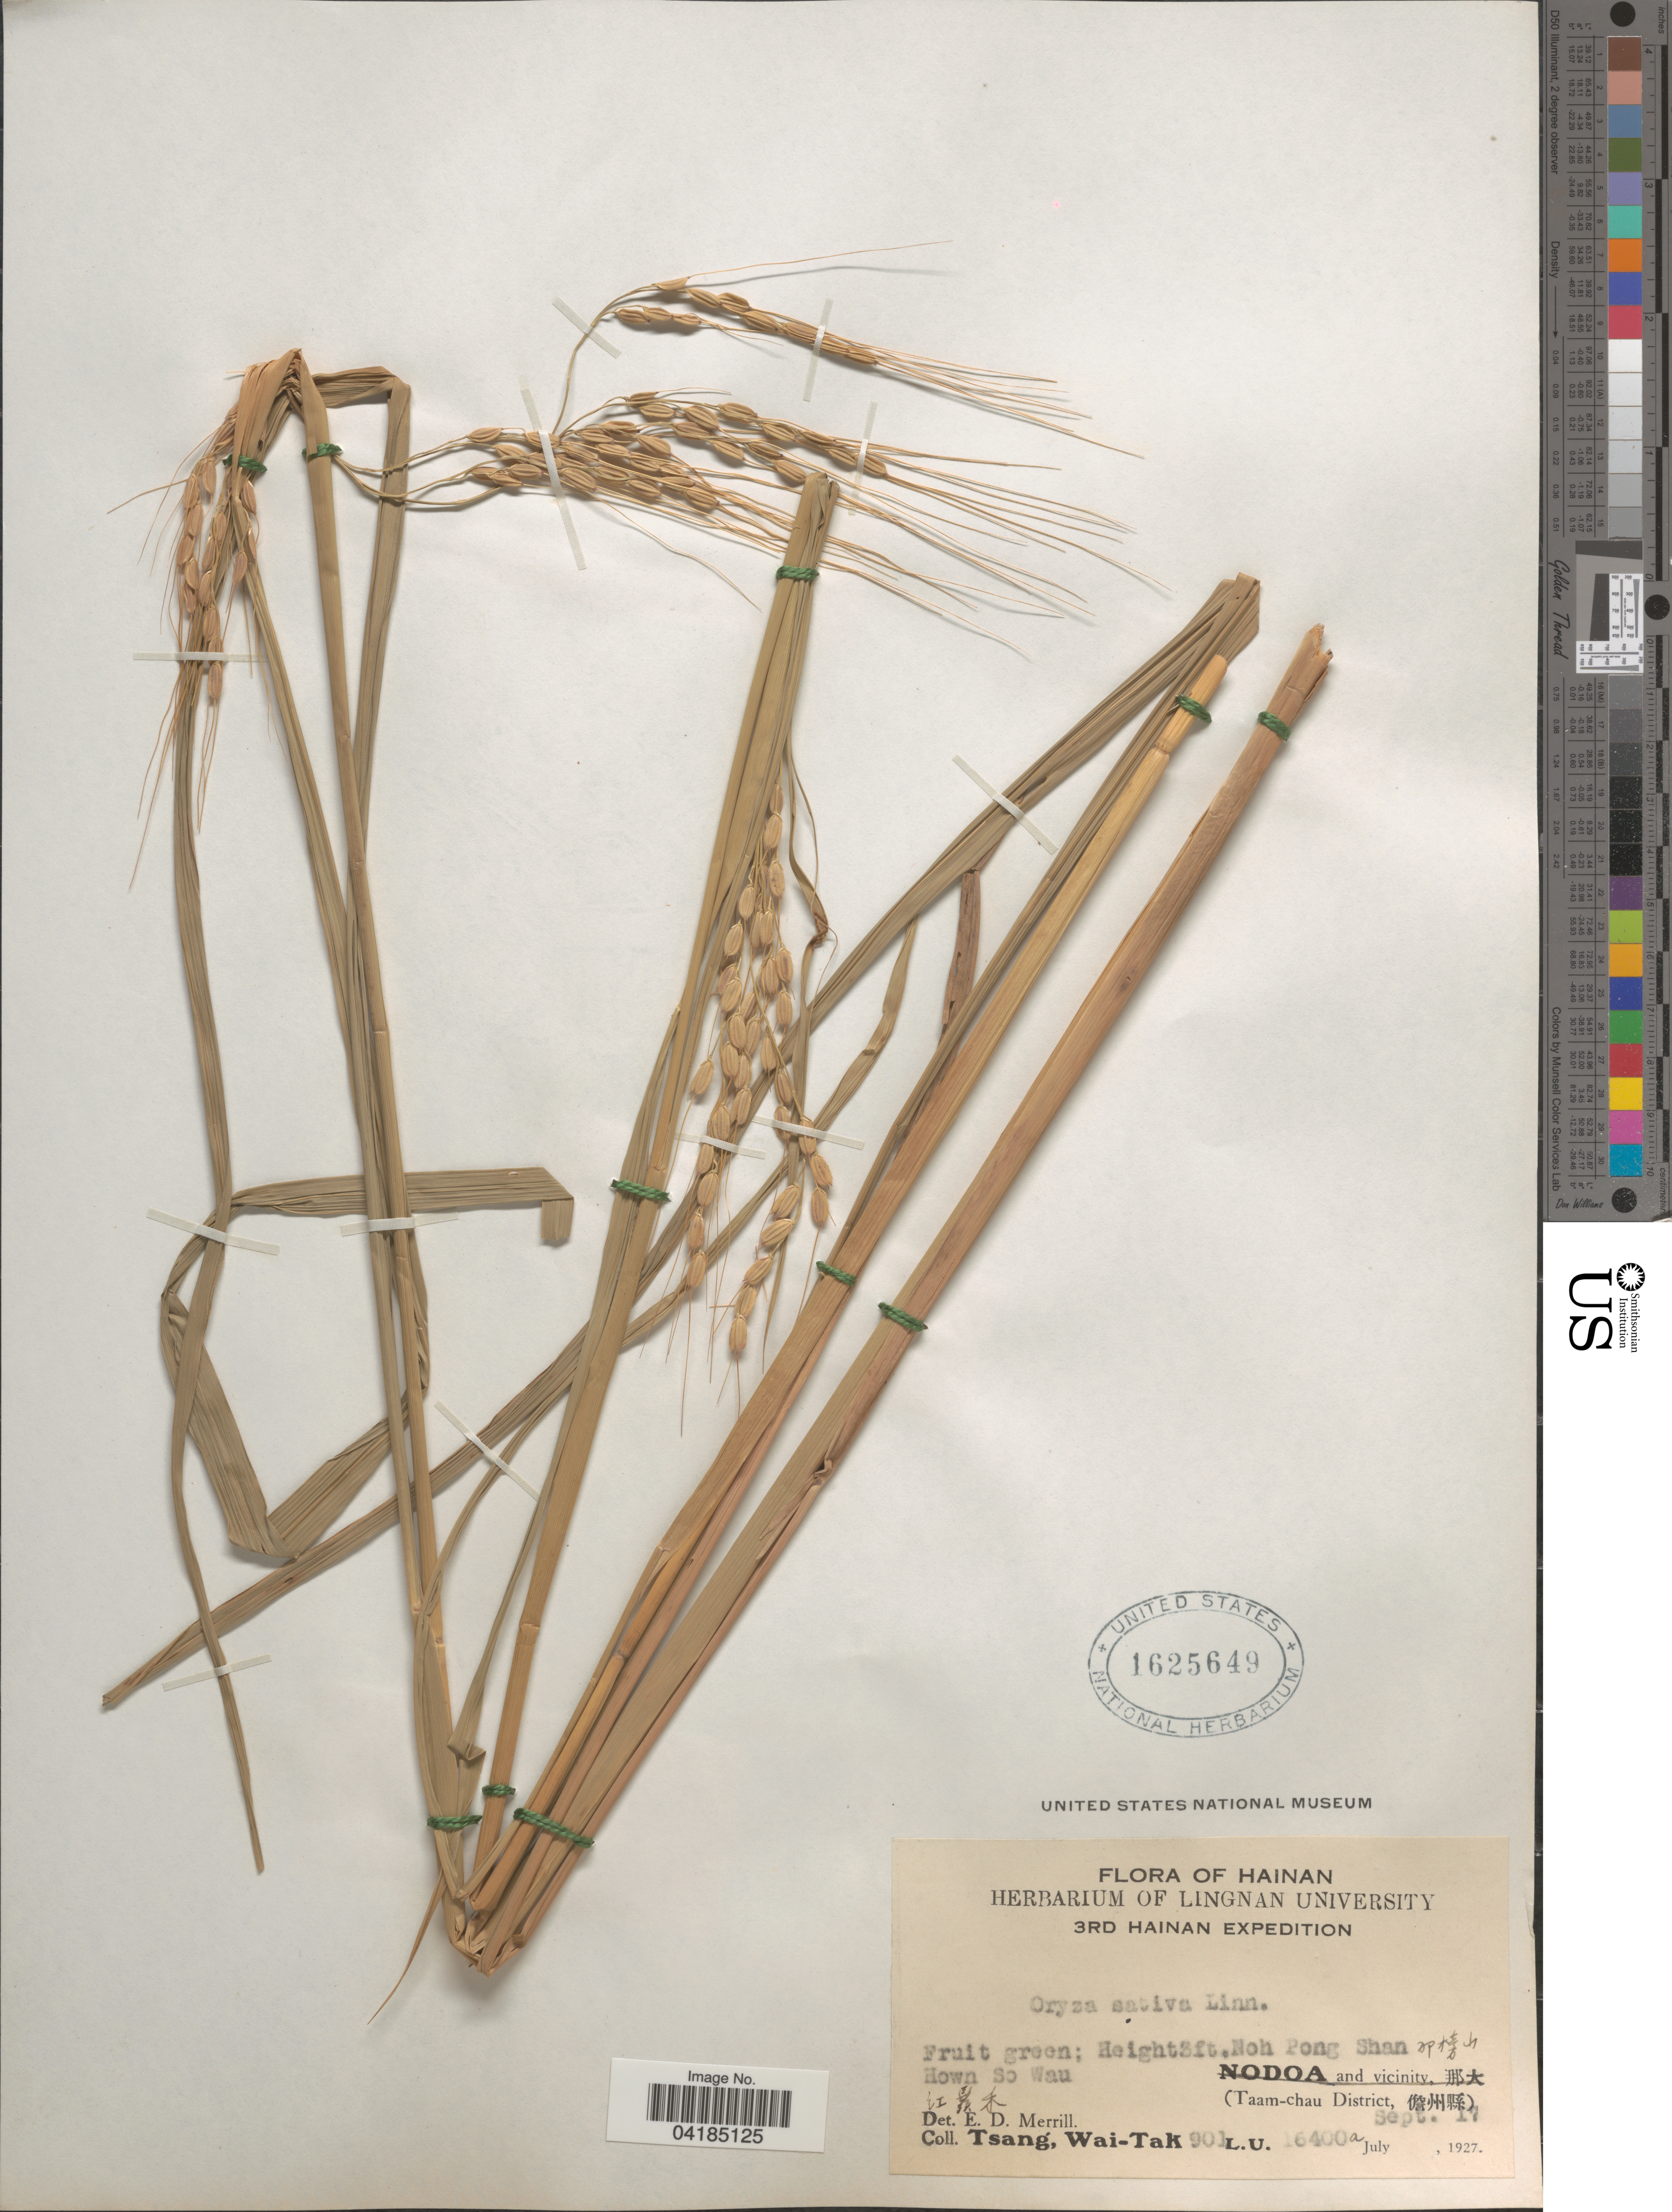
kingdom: Plantae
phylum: Tracheophyta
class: Liliopsida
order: Poales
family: Poaceae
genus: Oryza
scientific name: Oryza sativa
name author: L.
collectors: W. T. Tsang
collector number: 901L.U.16400a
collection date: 1927-09-17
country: China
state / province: Hainan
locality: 3rd Hainan Expedition. Noh Pon Shan X. Hown So Wau. (Taam-chu District, X).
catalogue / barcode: US 1625649